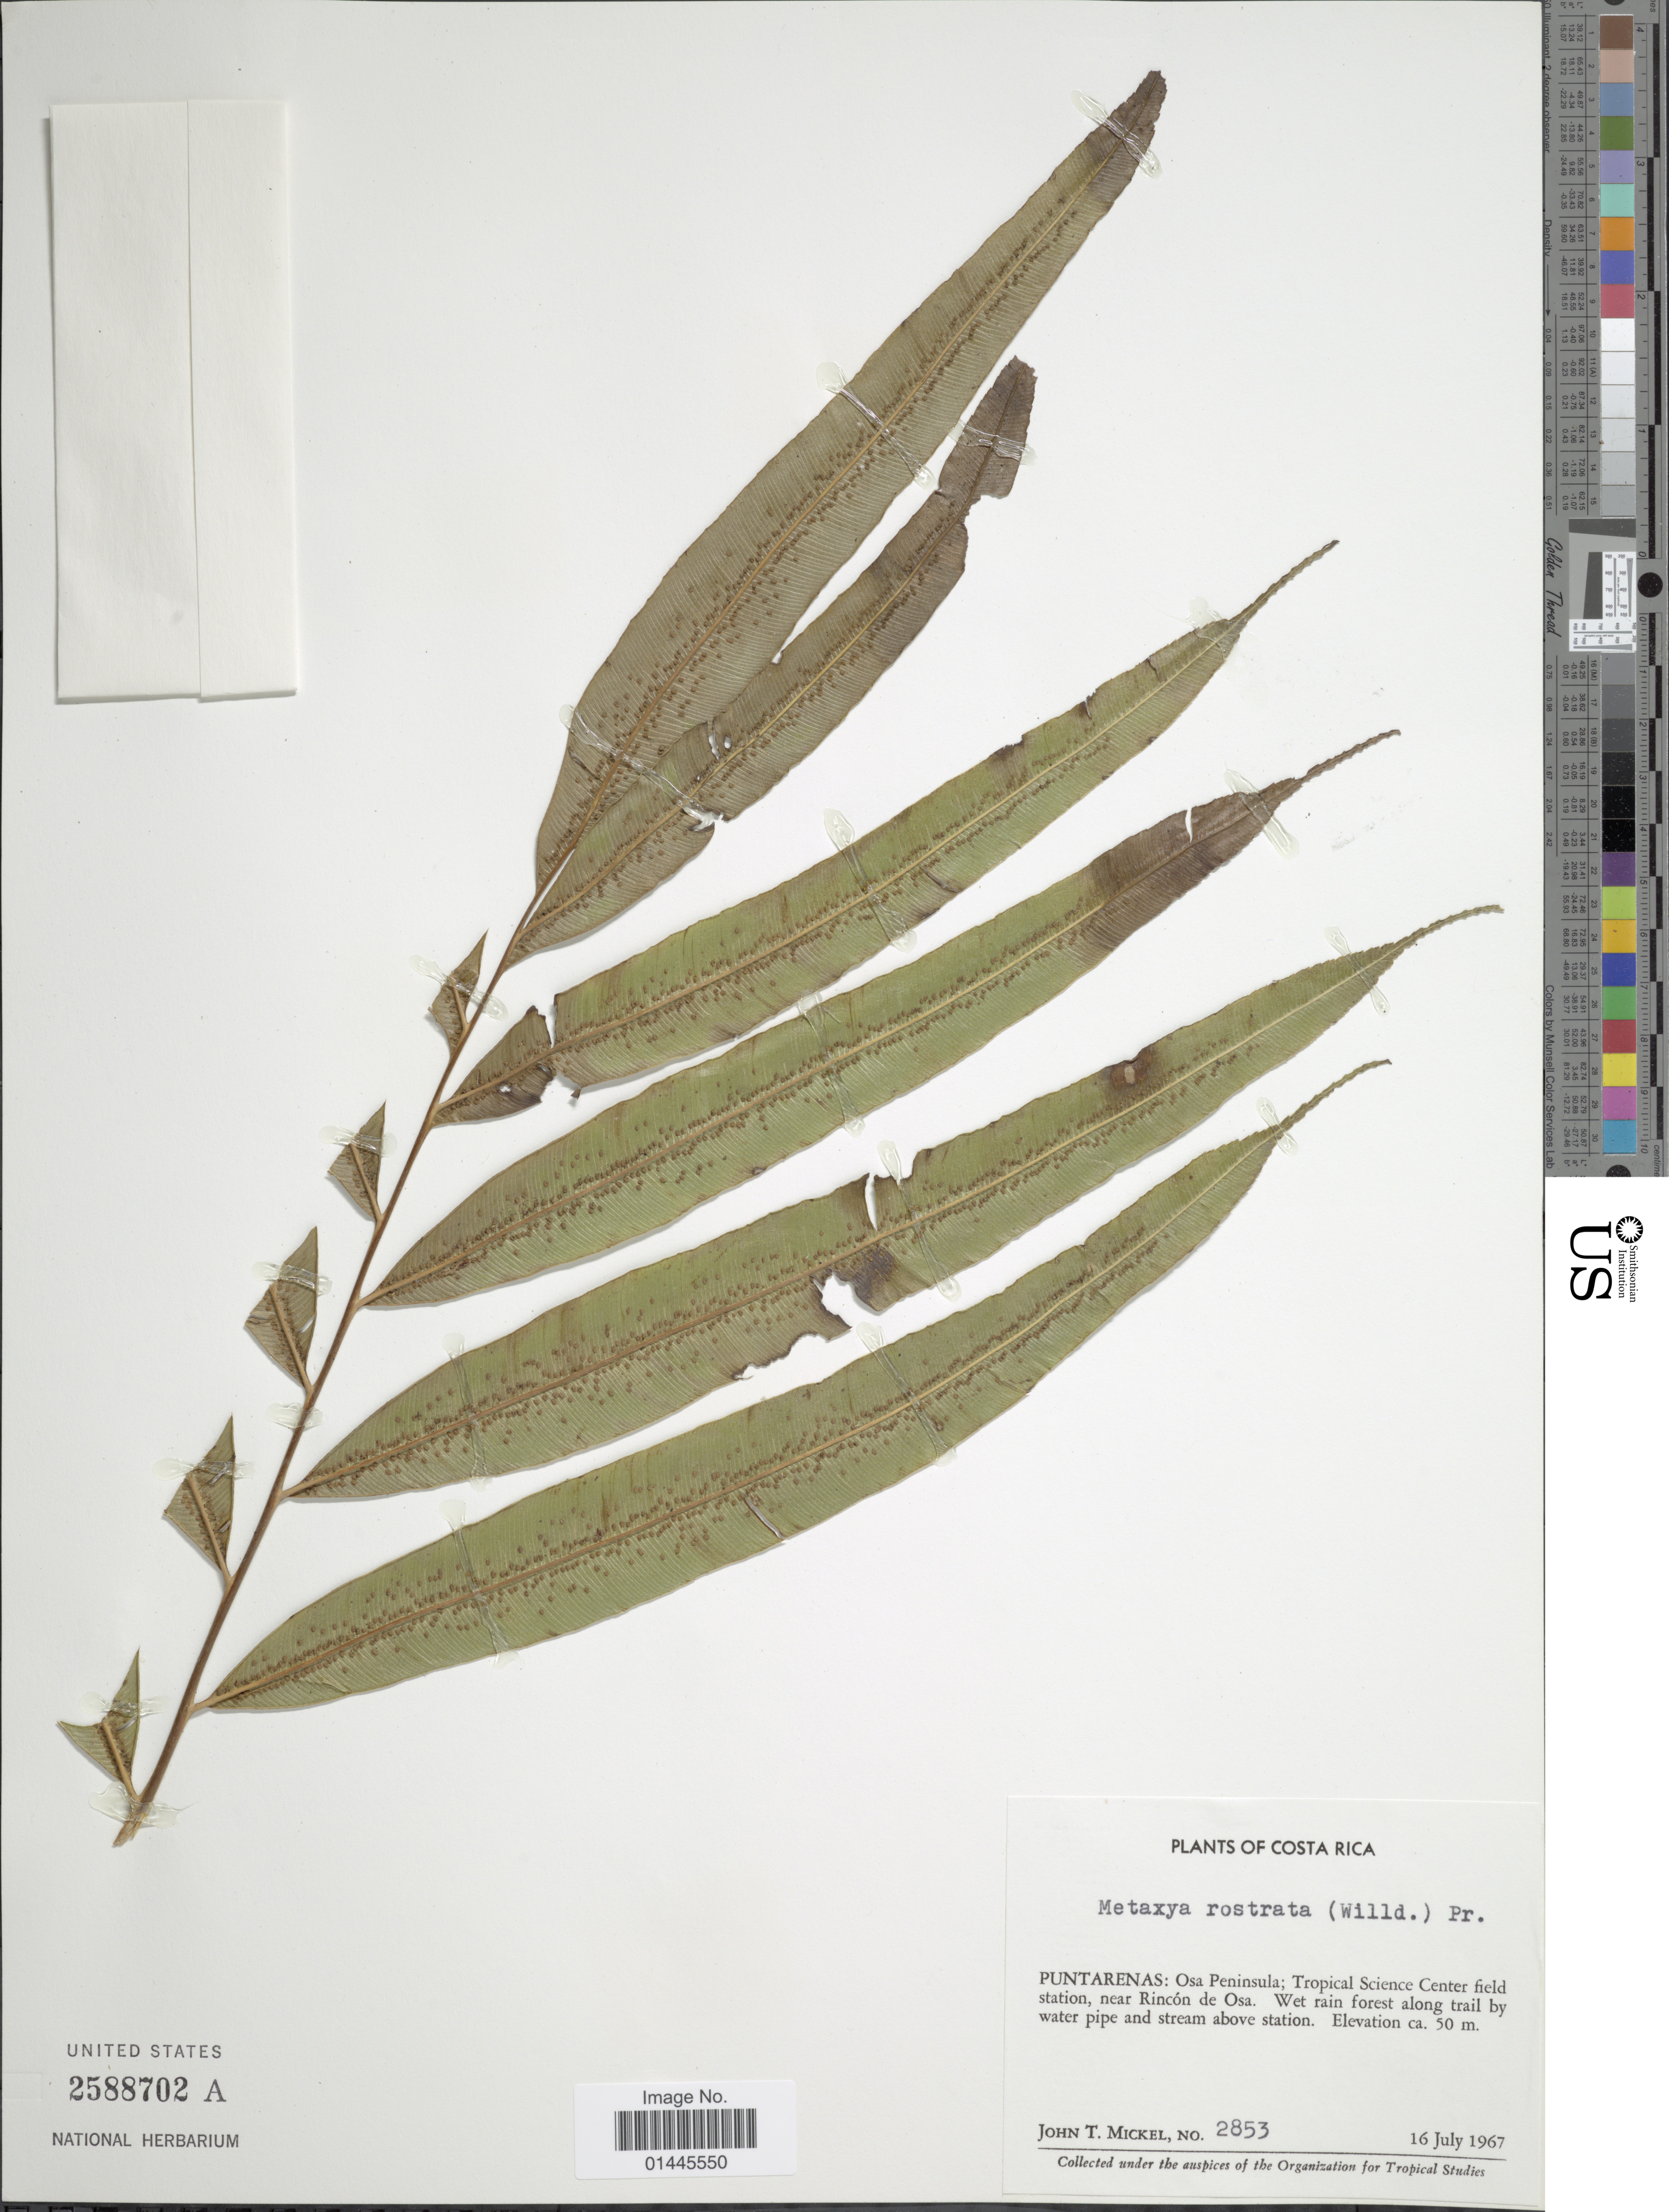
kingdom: Plantae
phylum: Tracheophyta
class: Polypodiopsida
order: Cyatheales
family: Metaxyaceae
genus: Metaxya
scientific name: Metaxya rostrata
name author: (Kunth) C. Presl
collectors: J. T. Mickel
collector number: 2853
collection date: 1967-07-16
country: Costa Rica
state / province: Puntarenas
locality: Osa Peninsula; Tropical Science Center field station, near Rincon de Osa, wet rain forest along trail by water pipe and stream above station.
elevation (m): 50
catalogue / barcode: US 2588702A